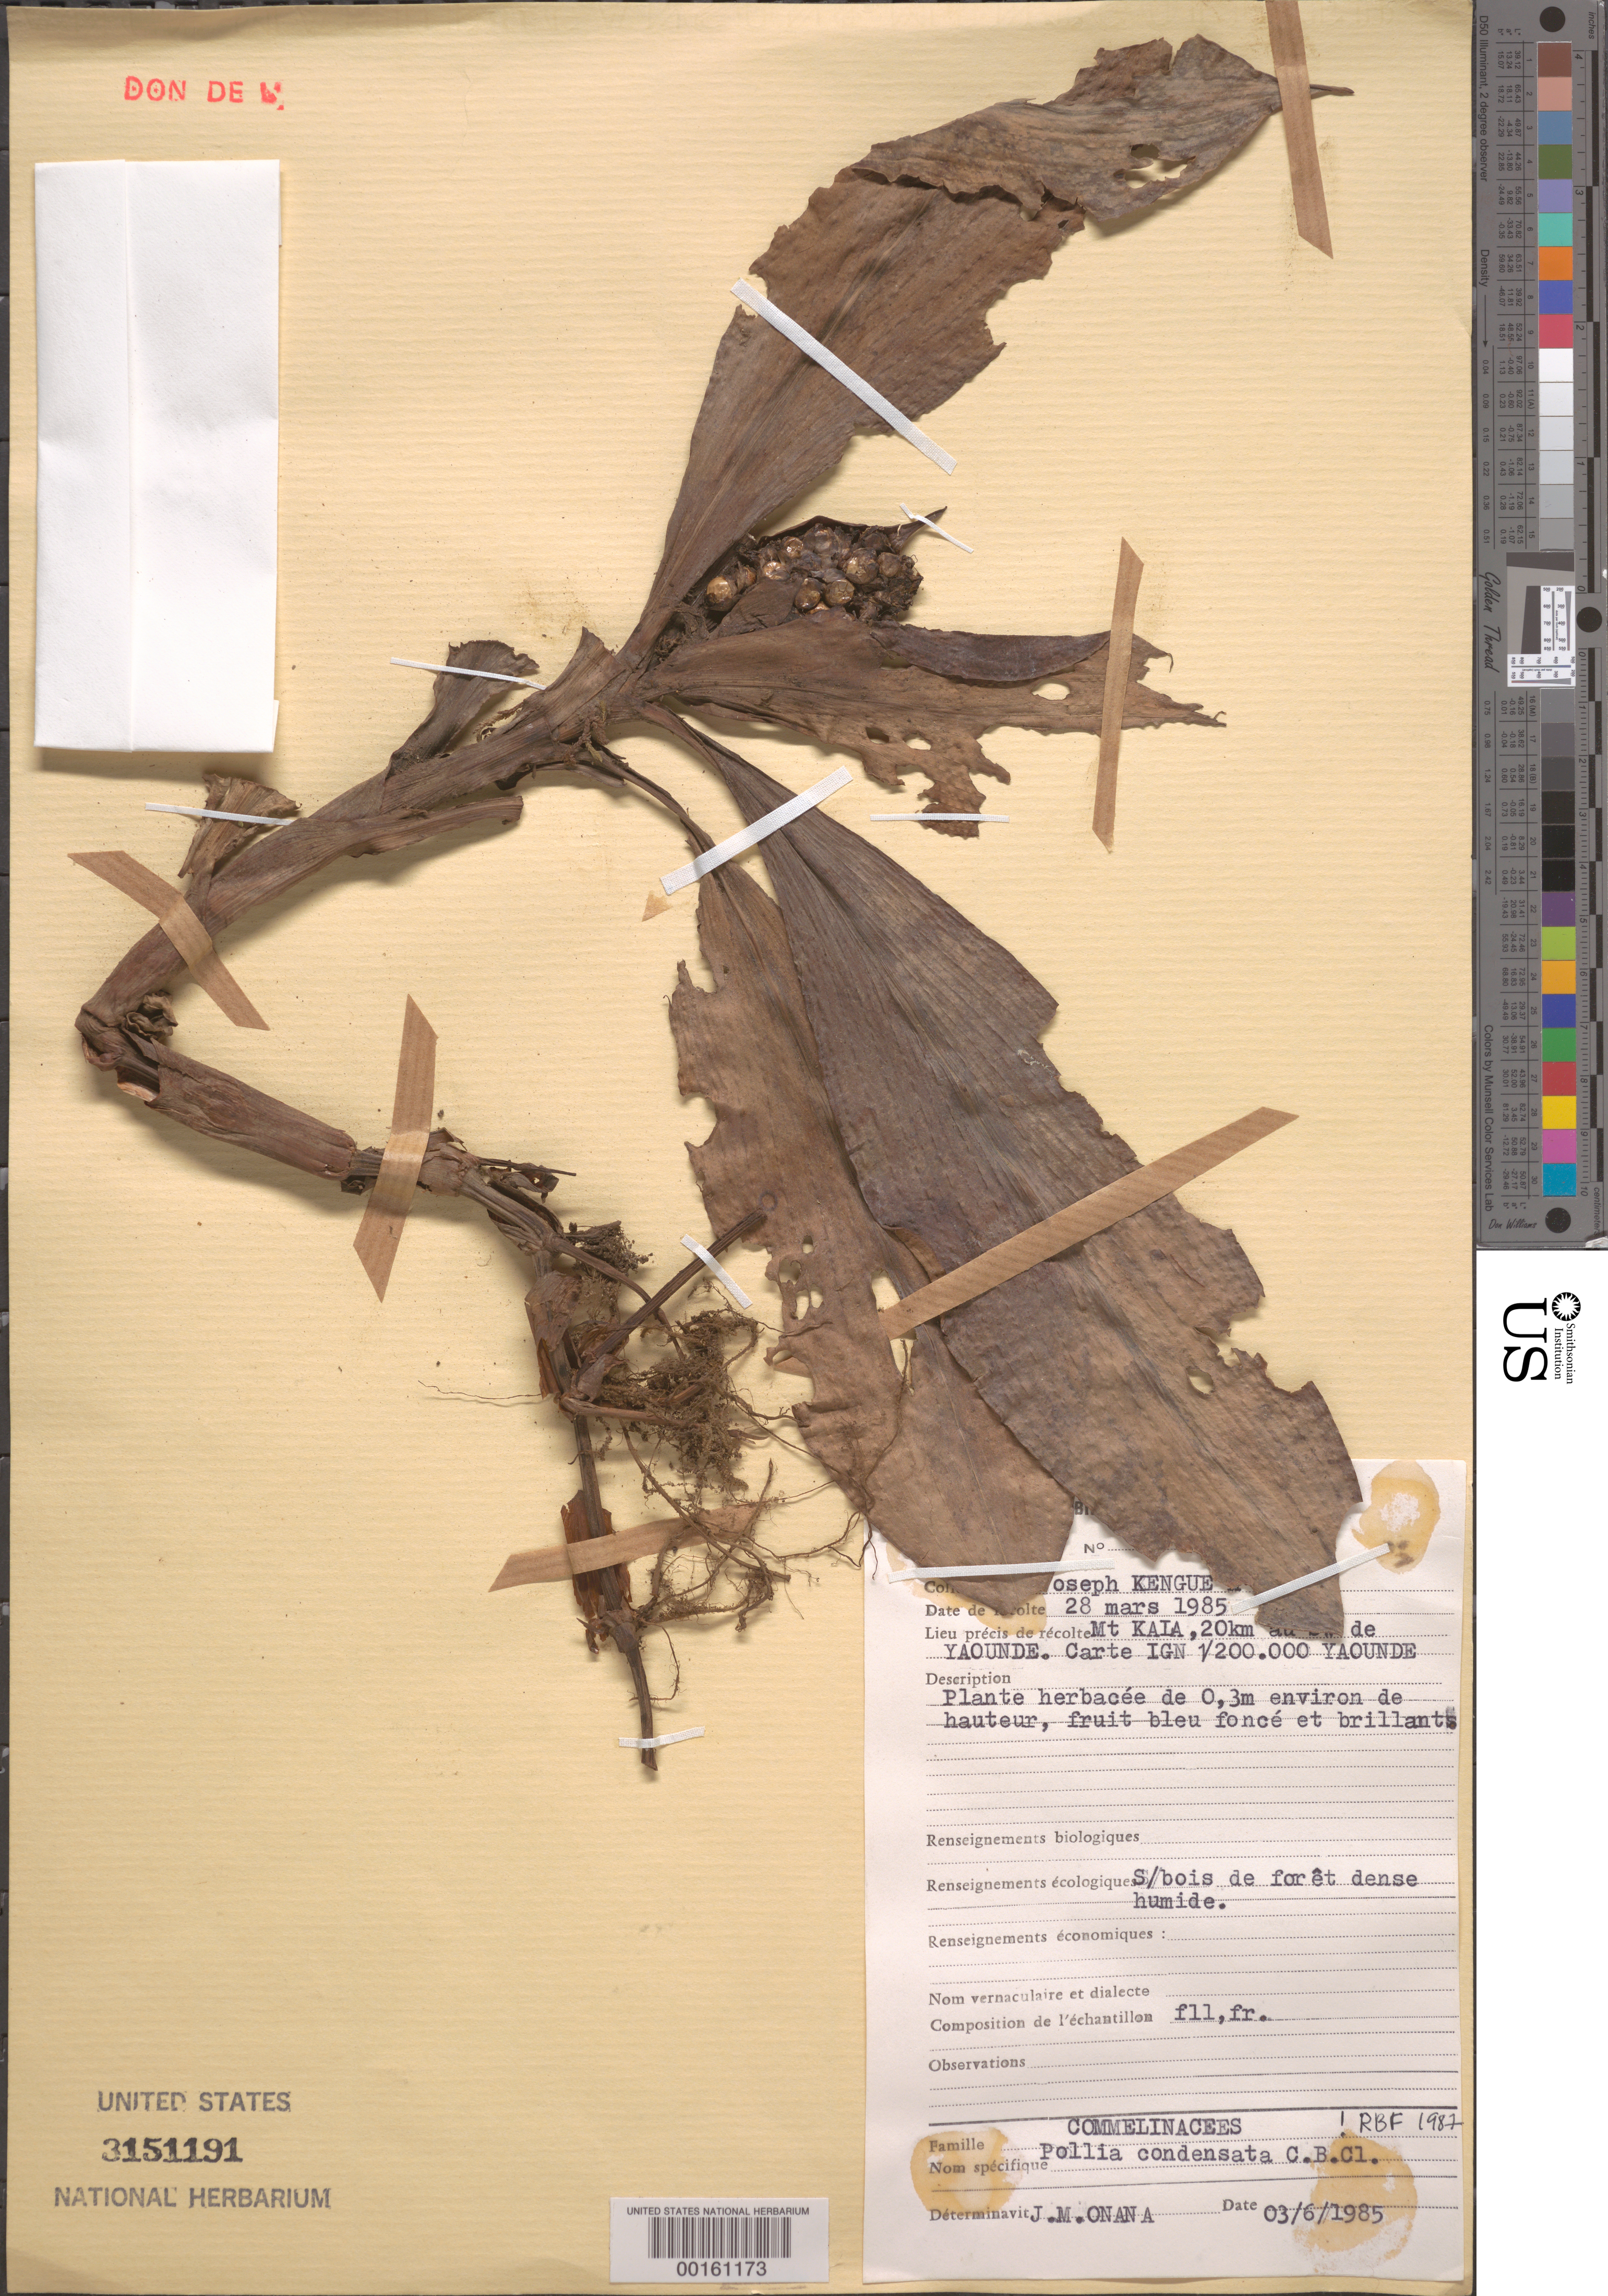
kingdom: Plantae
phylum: Tracheophyta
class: Liliopsida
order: Commelinales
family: Commelinaceae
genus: Pollia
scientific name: Pollia condensata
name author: C.B. Clarke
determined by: Omana, J. M.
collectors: J. Kengue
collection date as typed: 03 Jun 1985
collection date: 1985-06-03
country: Cameroon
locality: S.w. of yaounde, mt. kala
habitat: Dense, moist forest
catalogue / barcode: US 3151191